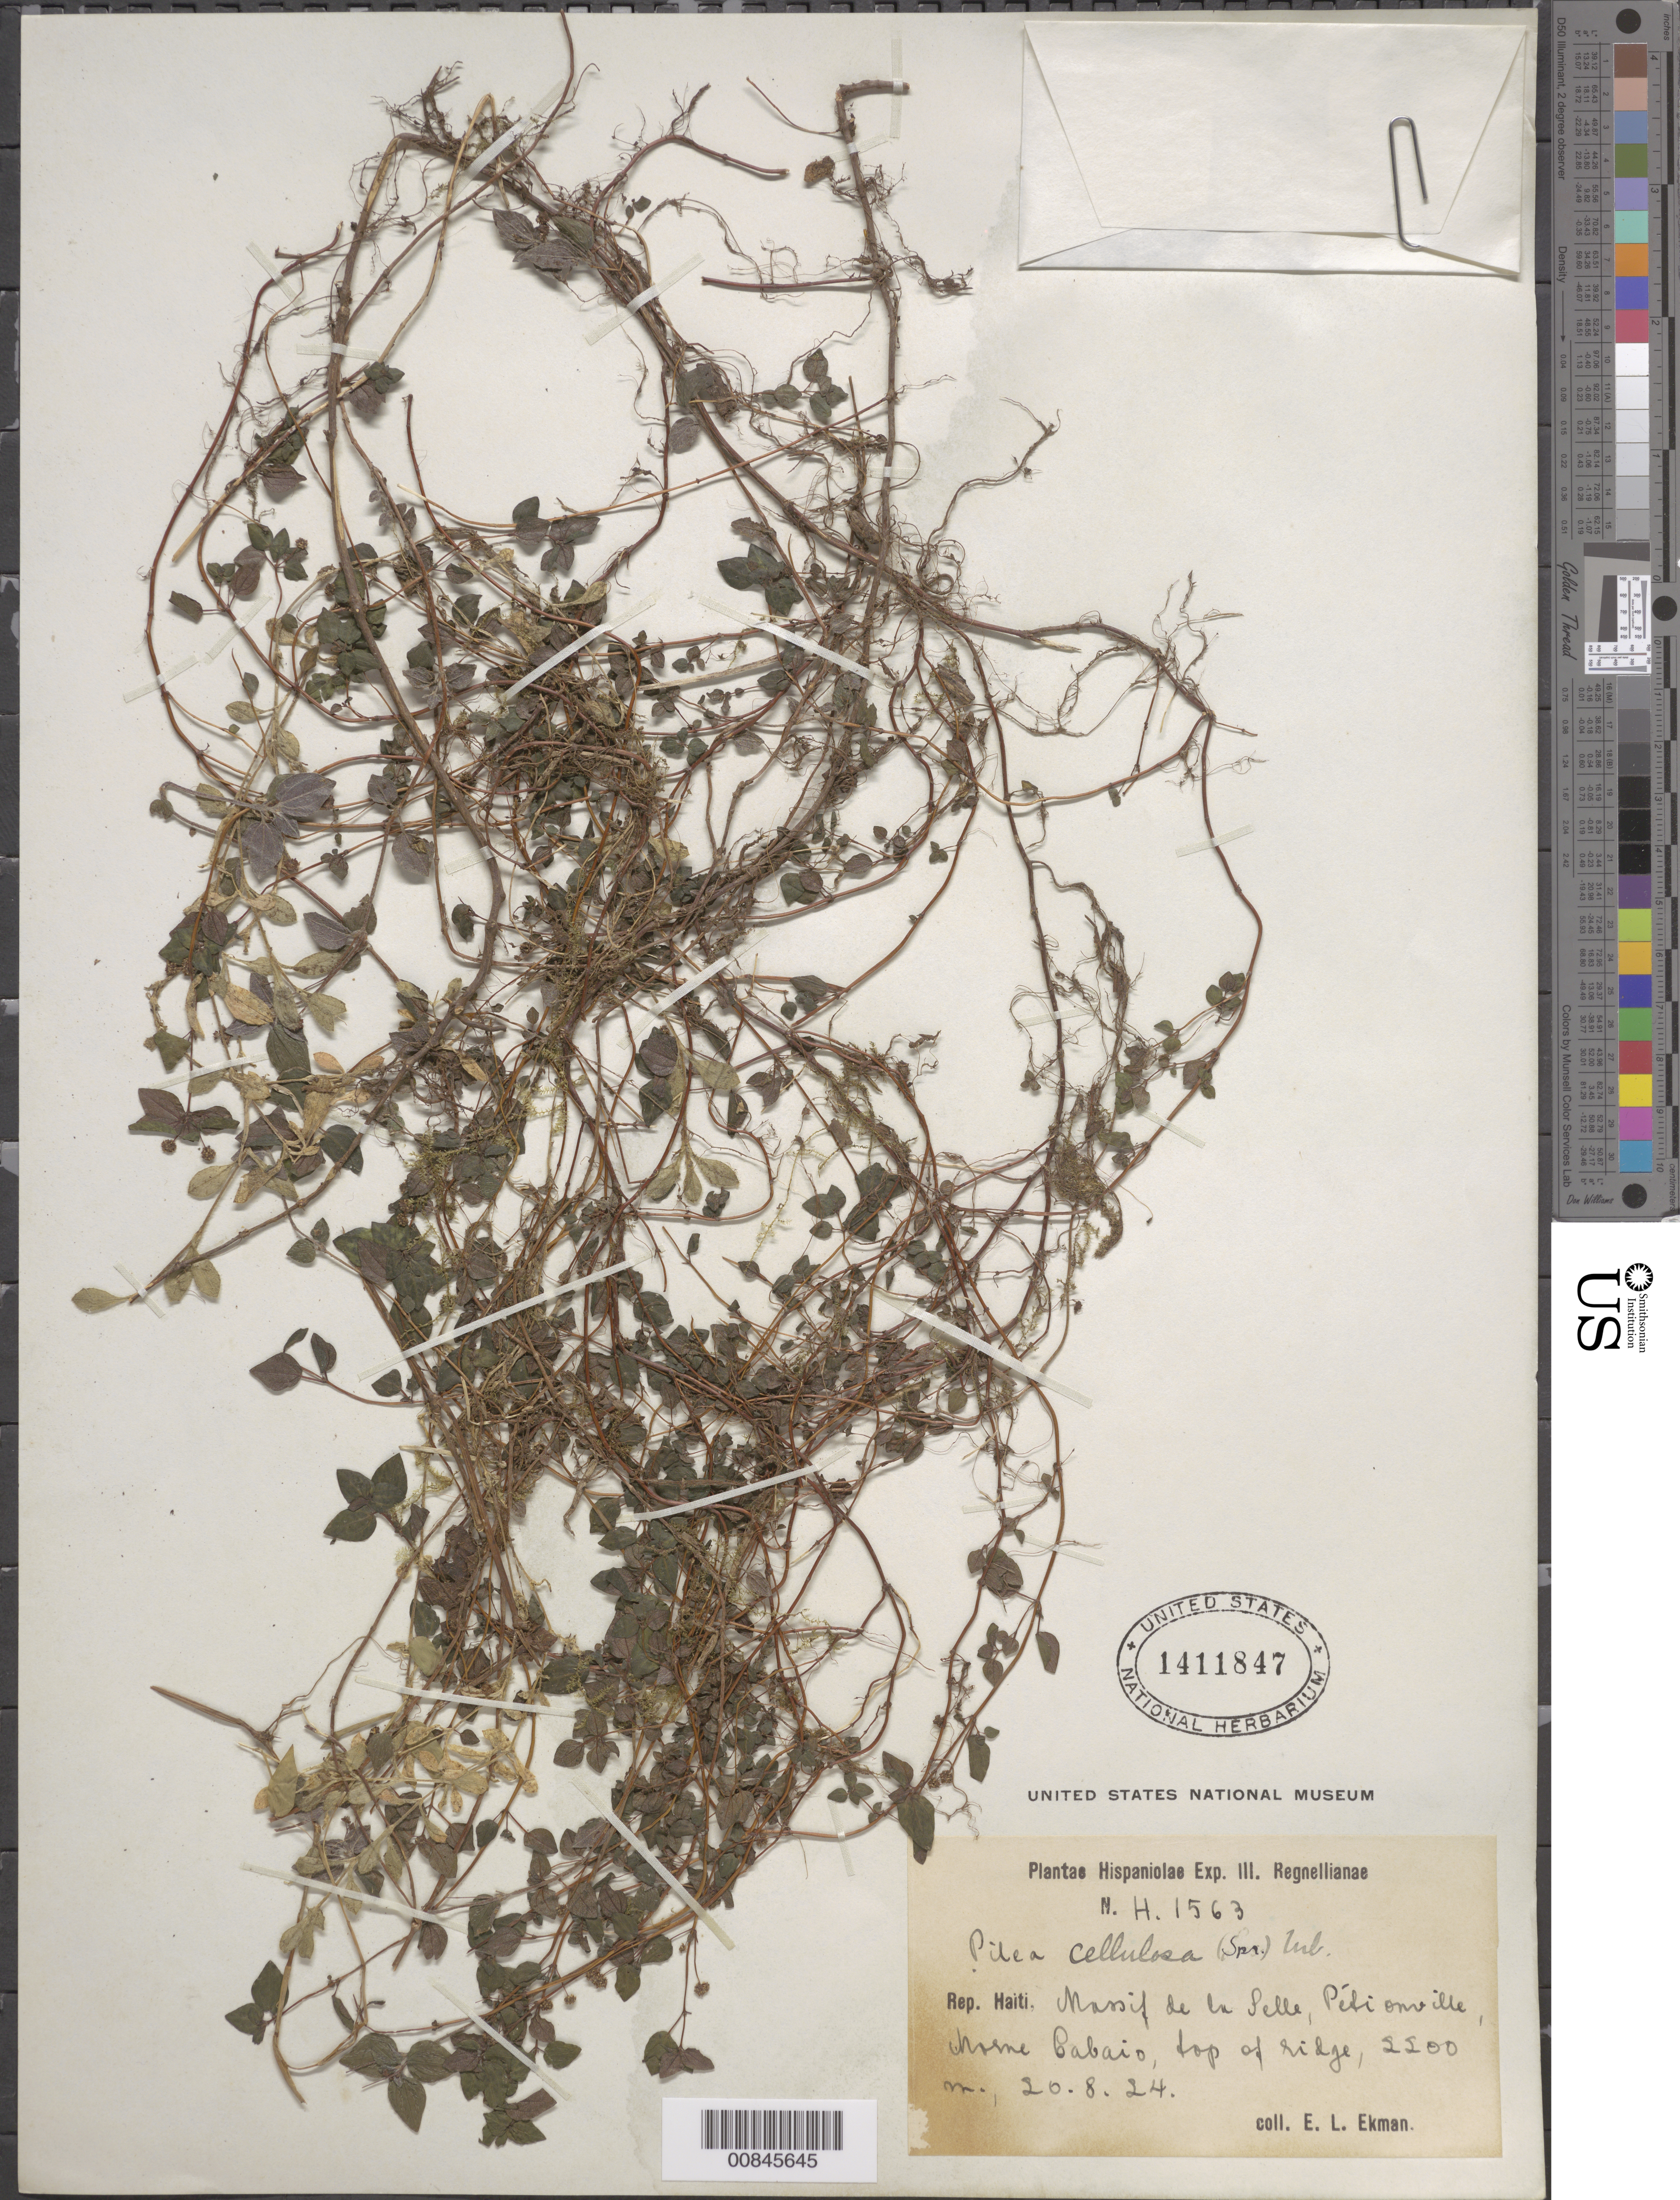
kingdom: Plantae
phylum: Tracheophyta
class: Magnoliopsida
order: Rosales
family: Urticaceae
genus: Pilea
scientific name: Pilea cellulosa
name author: Urb.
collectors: E. L. Ekman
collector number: H 1563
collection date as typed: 20 Aug 1924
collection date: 1924-08-20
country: Haiti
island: Hispaniola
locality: Massif de la Selle, Pétionville, Morne Cabaio.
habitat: Top of ridge.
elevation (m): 2200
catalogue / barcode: US 1411847